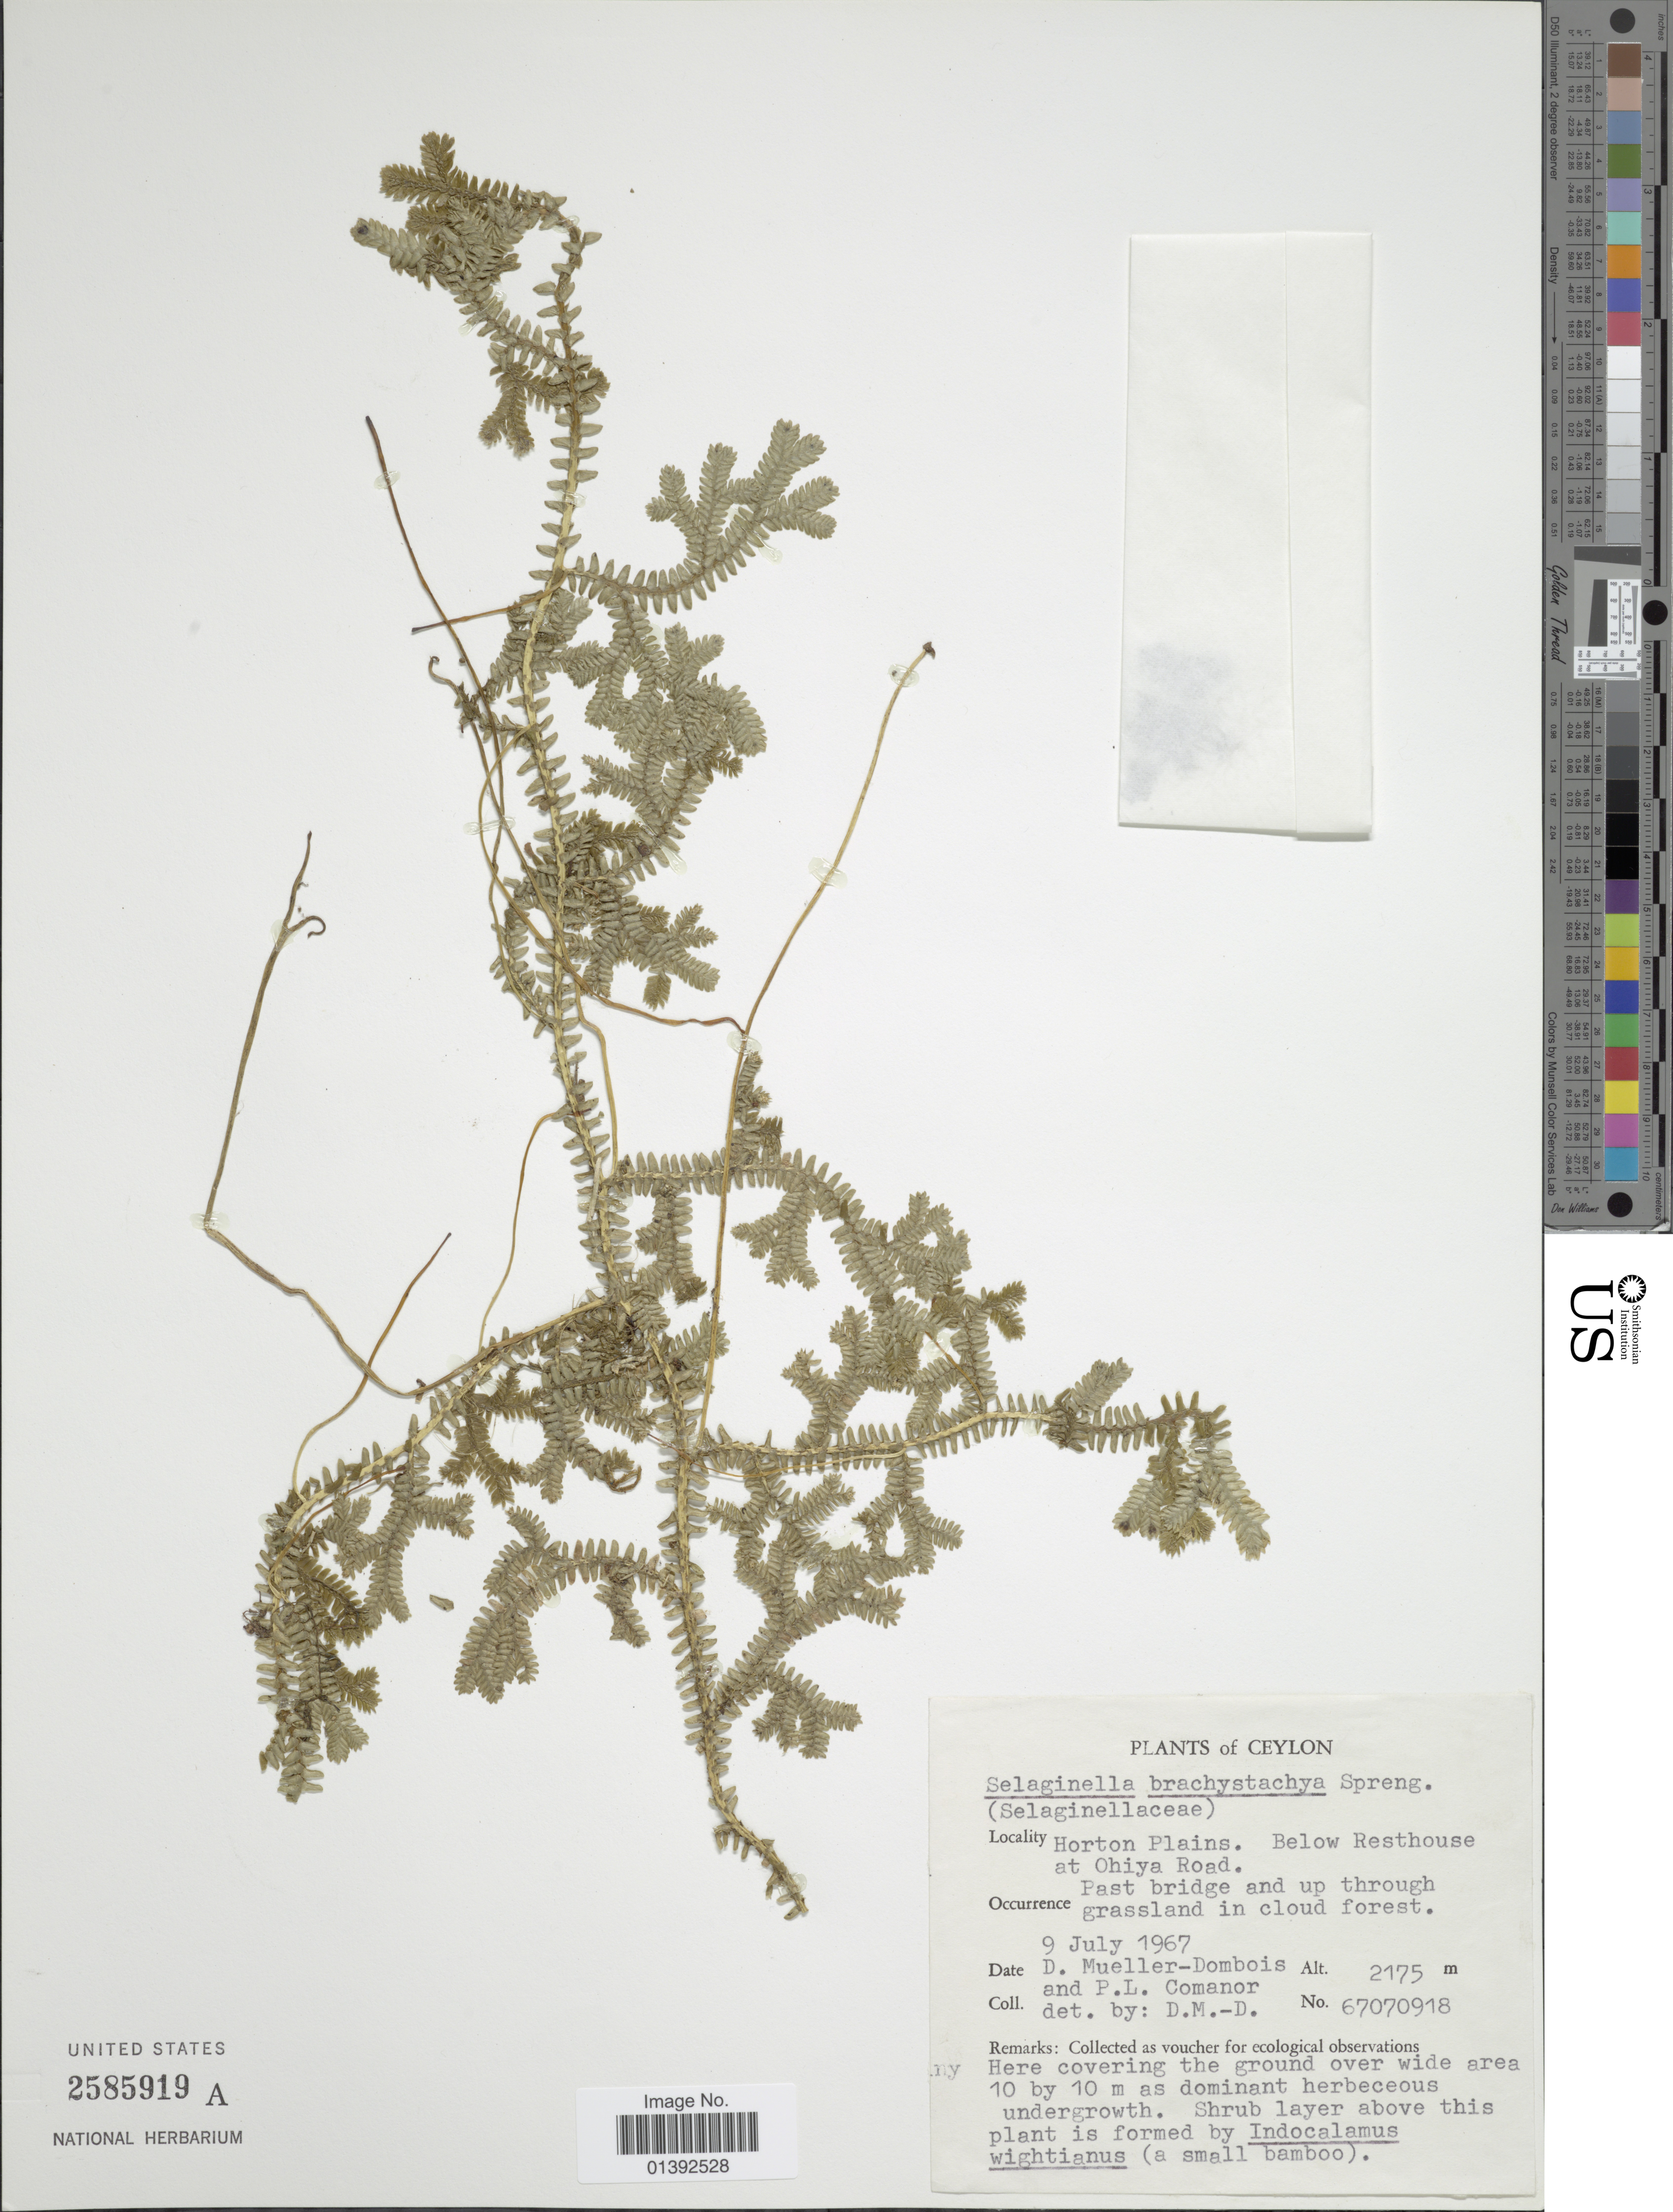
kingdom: Plantae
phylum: Tracheophyta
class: Lycopodiopsida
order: Selaginellales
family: Selaginellaceae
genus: Selaginella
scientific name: Selaginella brachystachya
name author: (Hook. & Grev.) Spring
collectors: D. Mueller-Dombois & P. Comanor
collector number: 27070918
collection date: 1967-07-09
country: Sri Lanka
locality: Ceylon, Horton Plains, below Resthouse at Ohiya Road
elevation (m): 2175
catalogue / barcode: US 2585919A